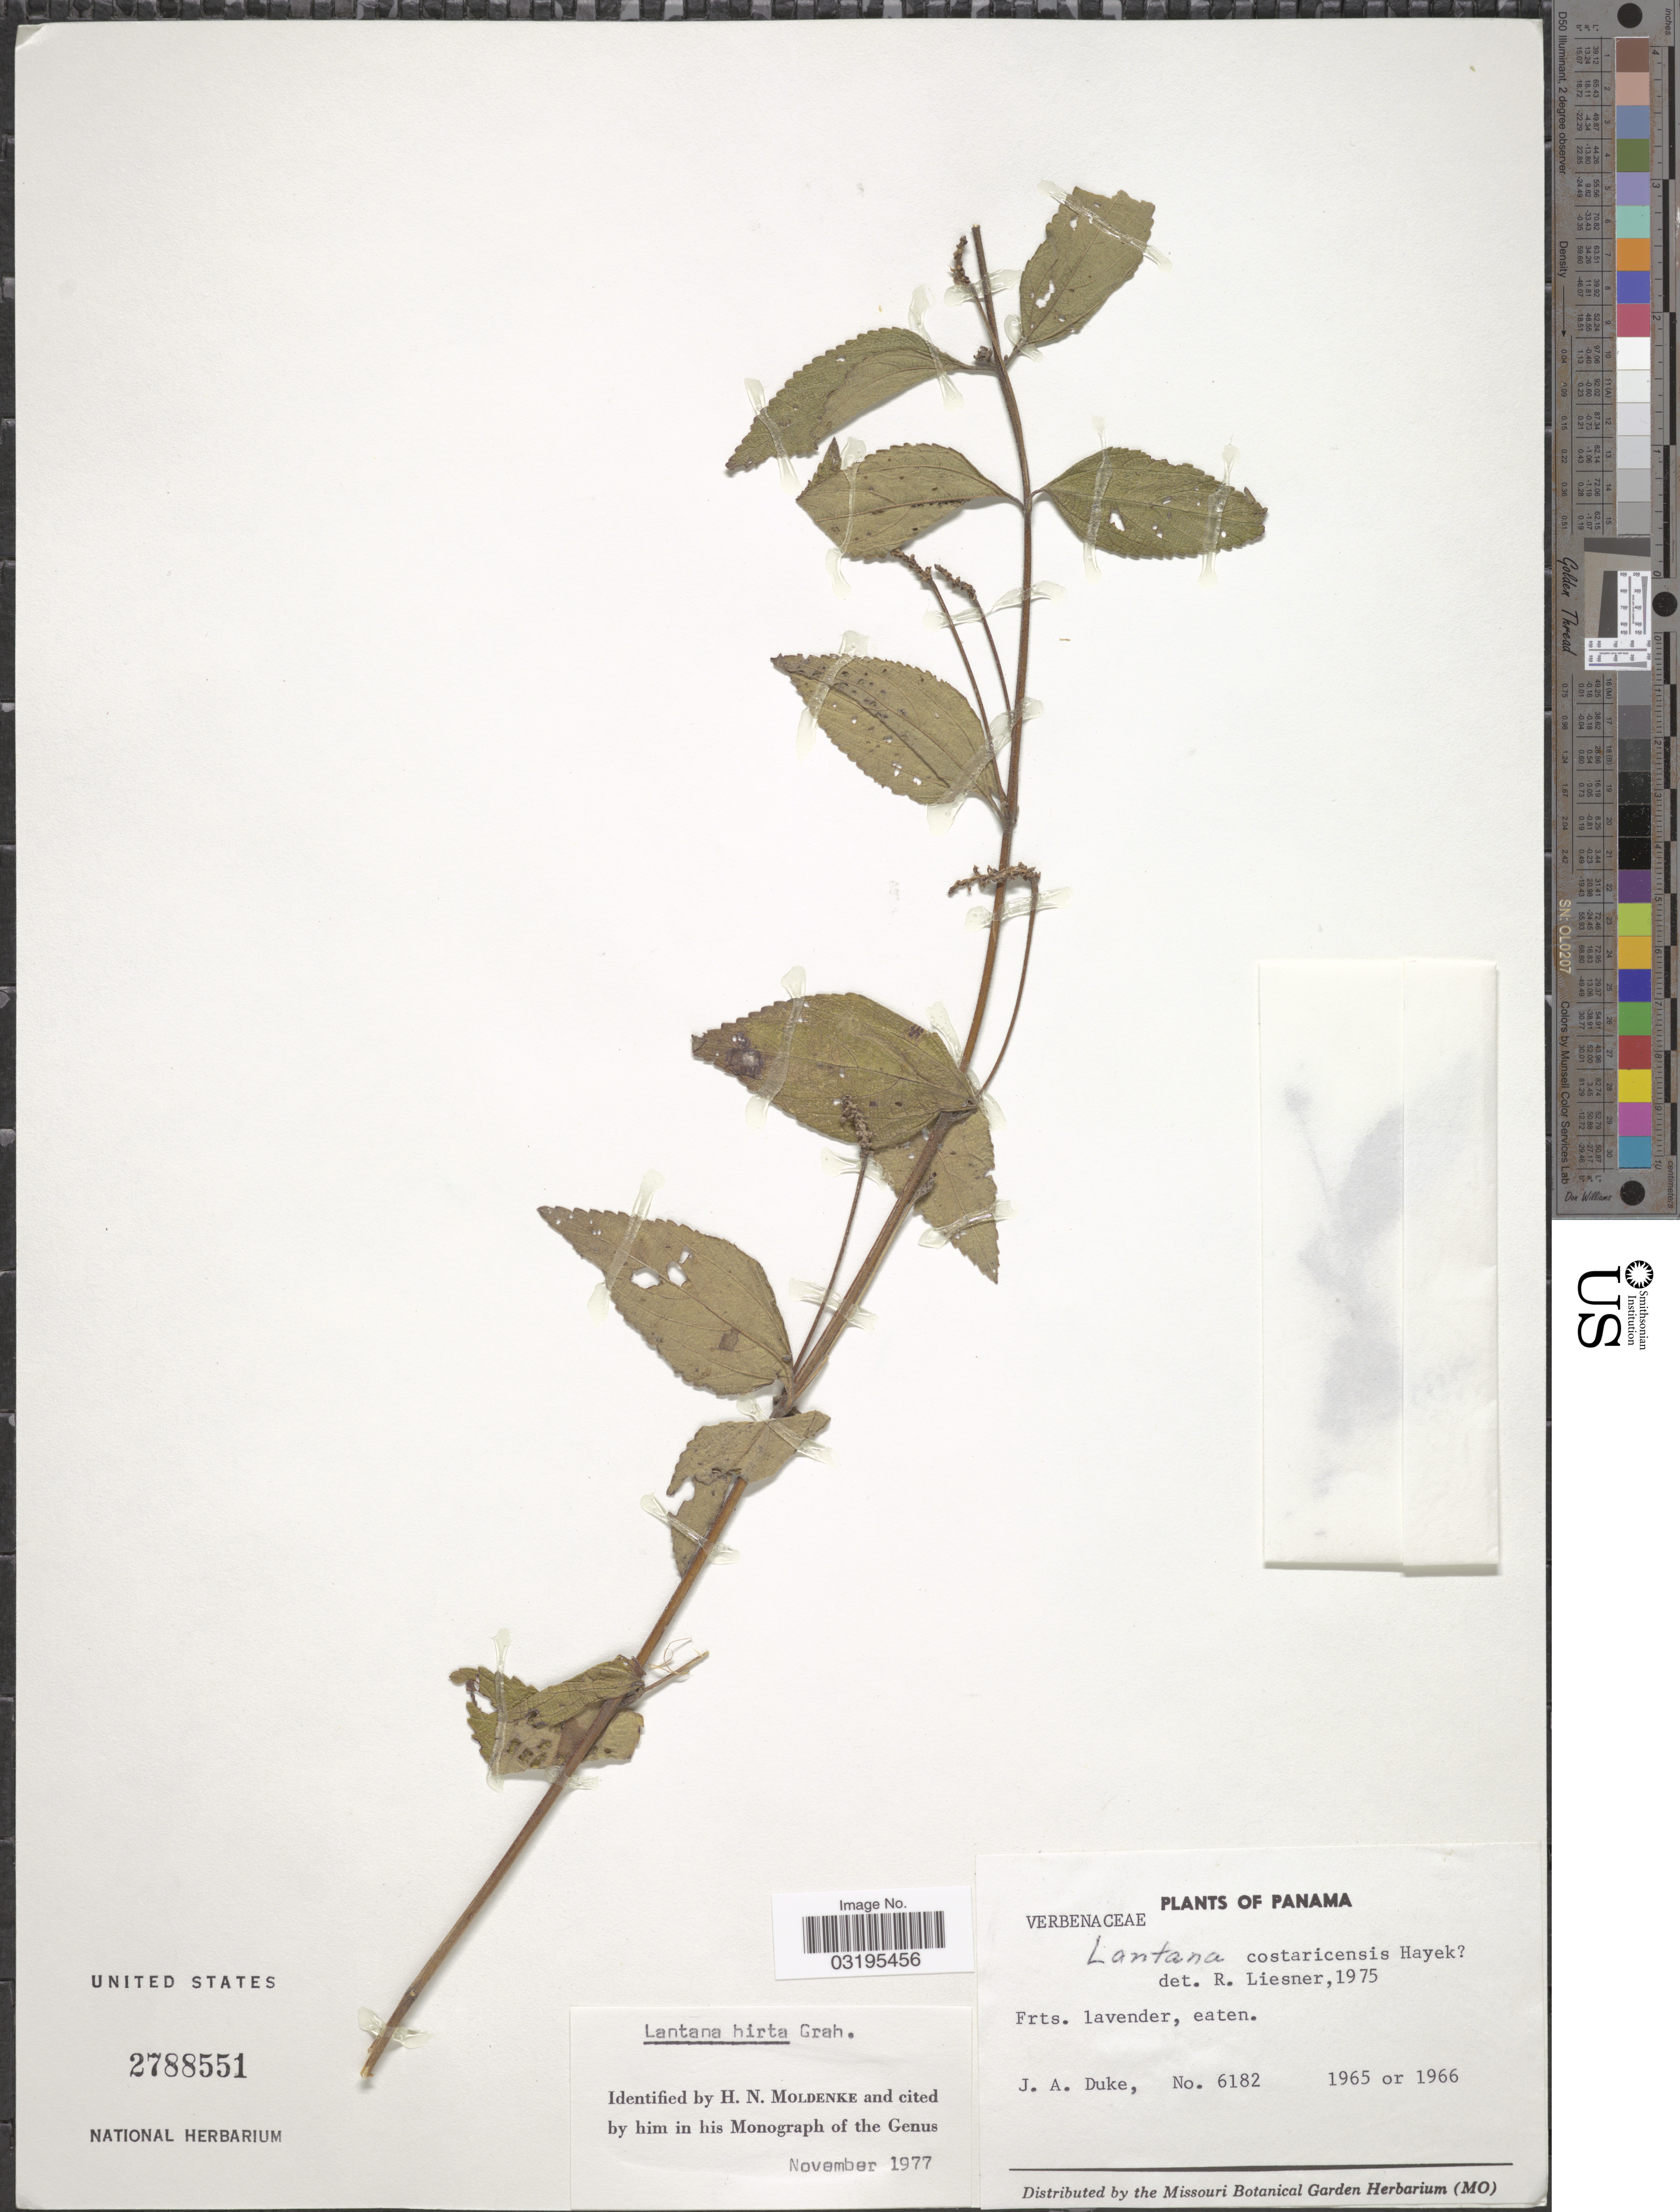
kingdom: Plantae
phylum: Tracheophyta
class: Magnoliopsida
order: Lamiales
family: Verbenaceae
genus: Lantana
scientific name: Lantana hirta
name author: Graham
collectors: J. A. Duke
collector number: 6182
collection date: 1965/1966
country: Panama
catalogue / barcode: US 2788551